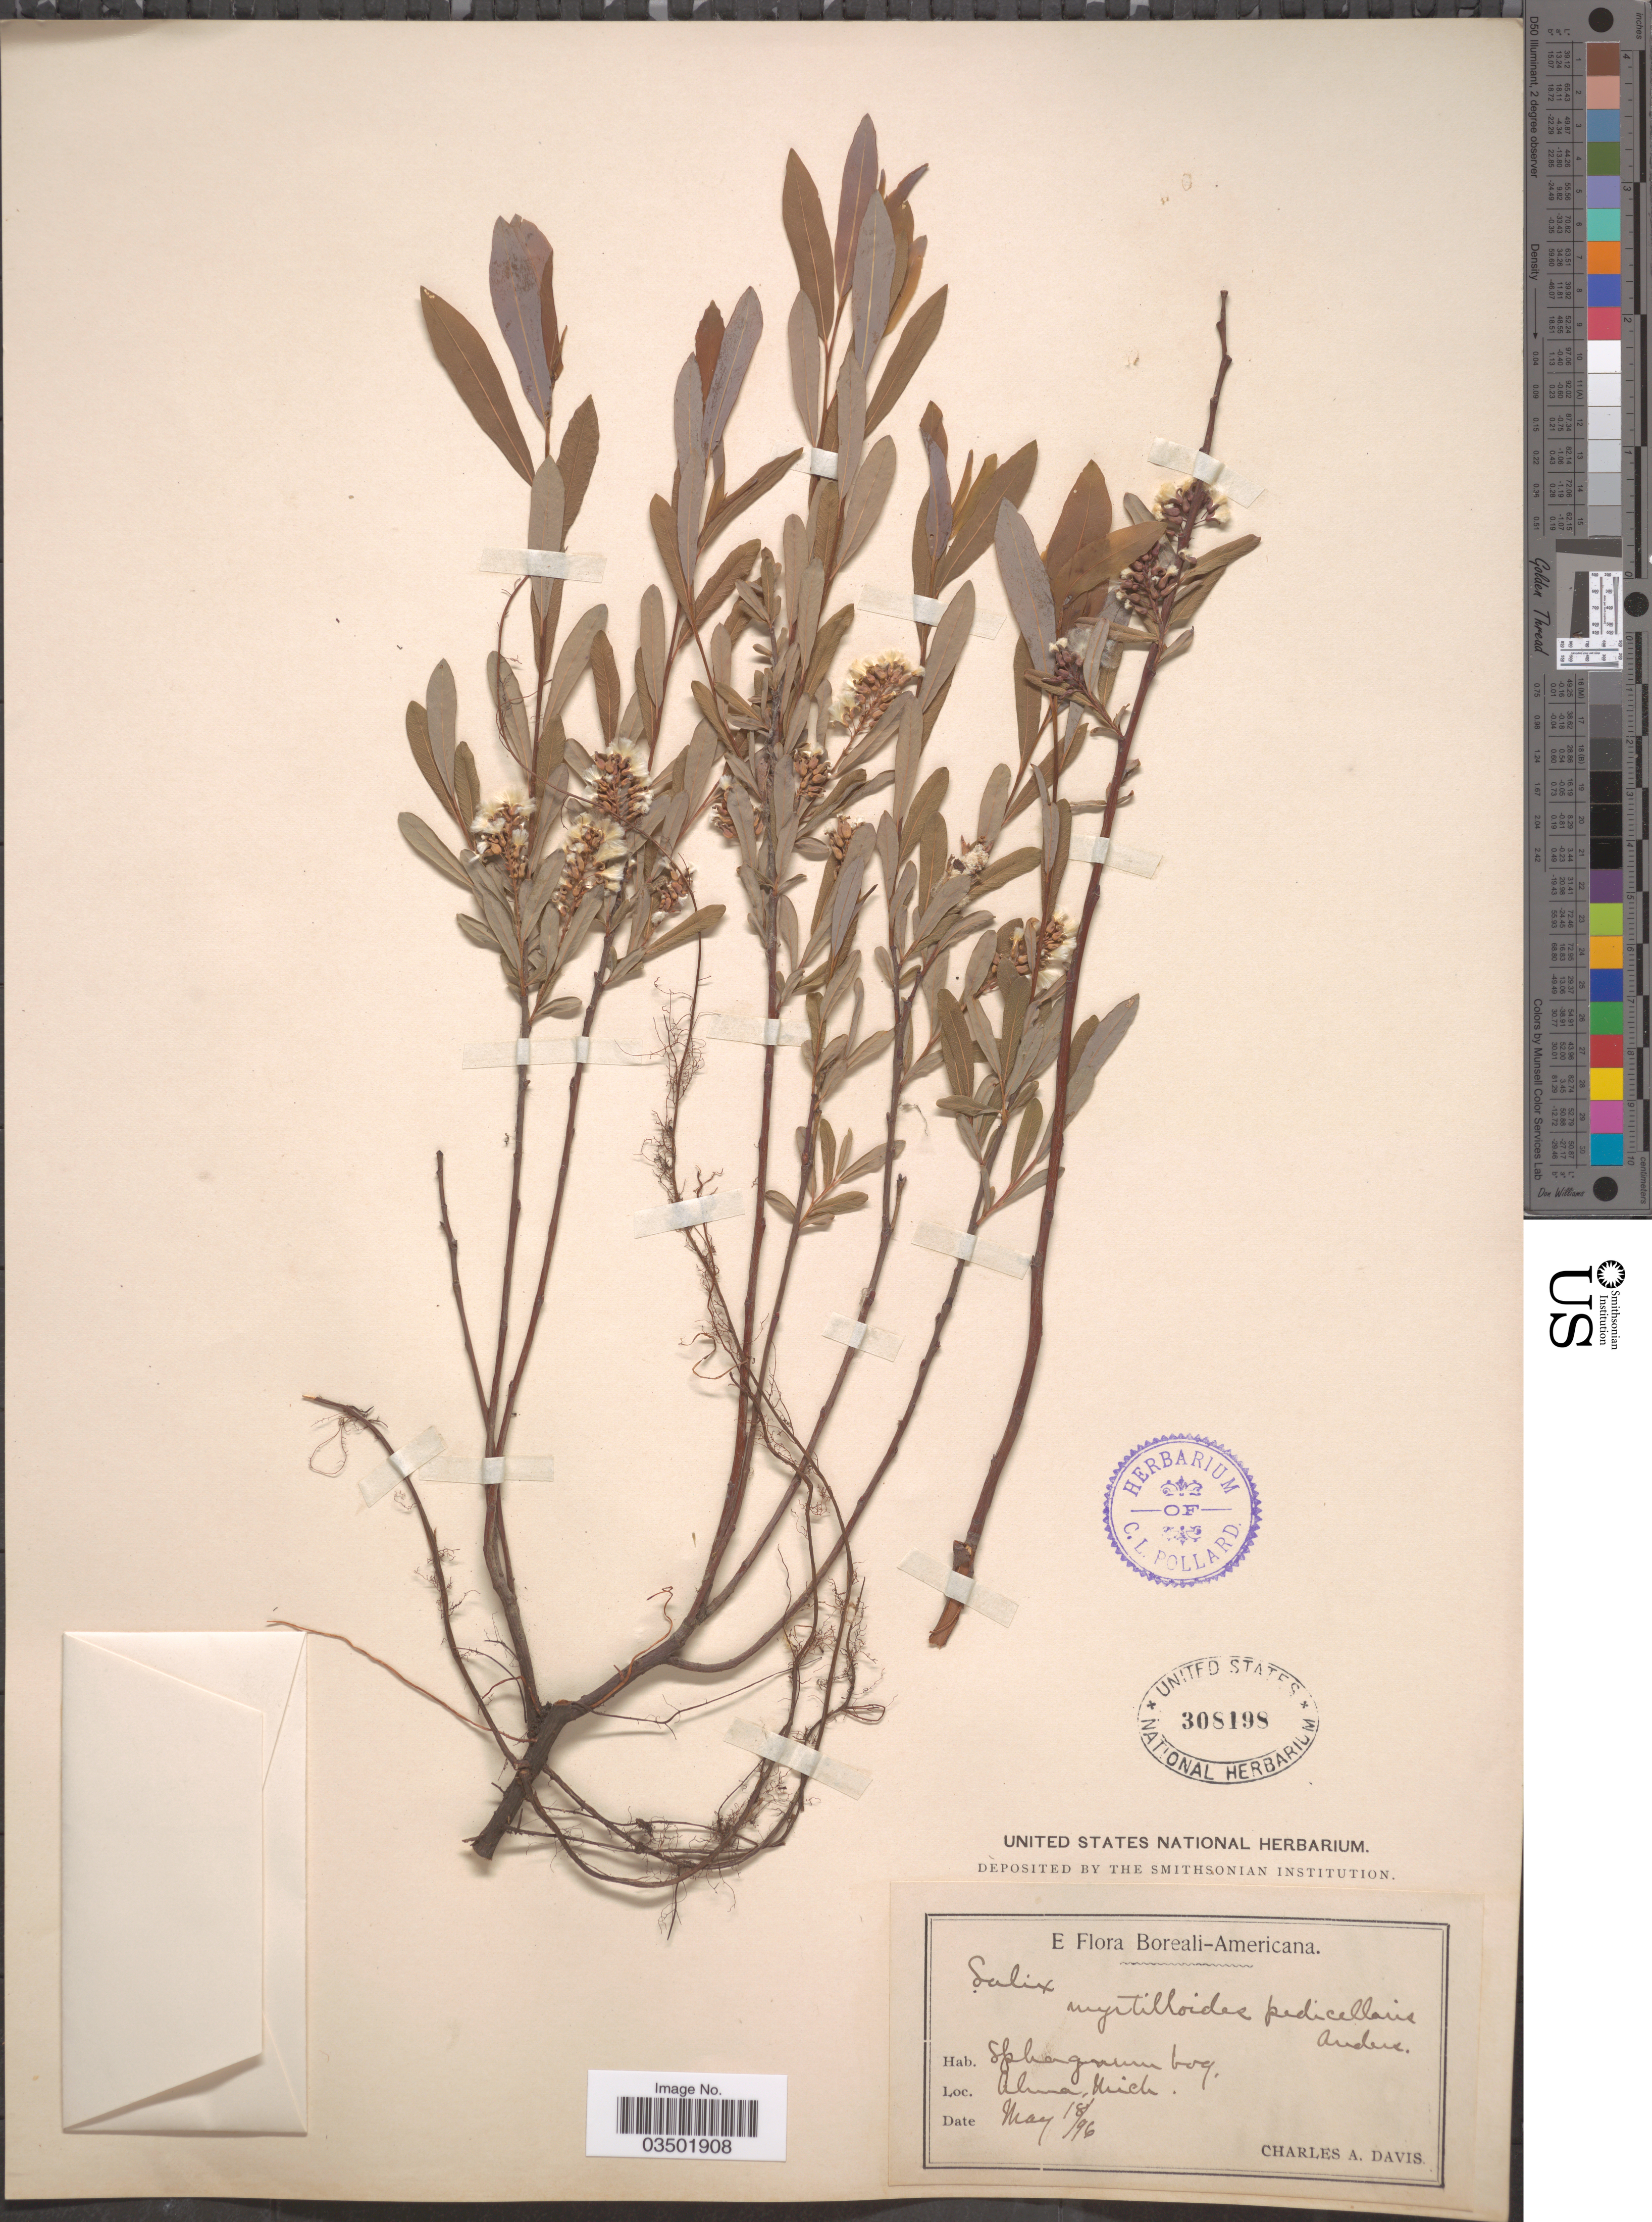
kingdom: Plantae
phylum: Tracheophyta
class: Magnoliopsida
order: Malpighiales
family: Salicaceae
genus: Salix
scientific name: Salix pedicellaris var. hypoglauca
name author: Fernald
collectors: C. Davis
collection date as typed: Transcribed d/m/y: 18/5/96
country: United States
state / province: Michigan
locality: Sphagnum bog. Alma.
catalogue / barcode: US 308198